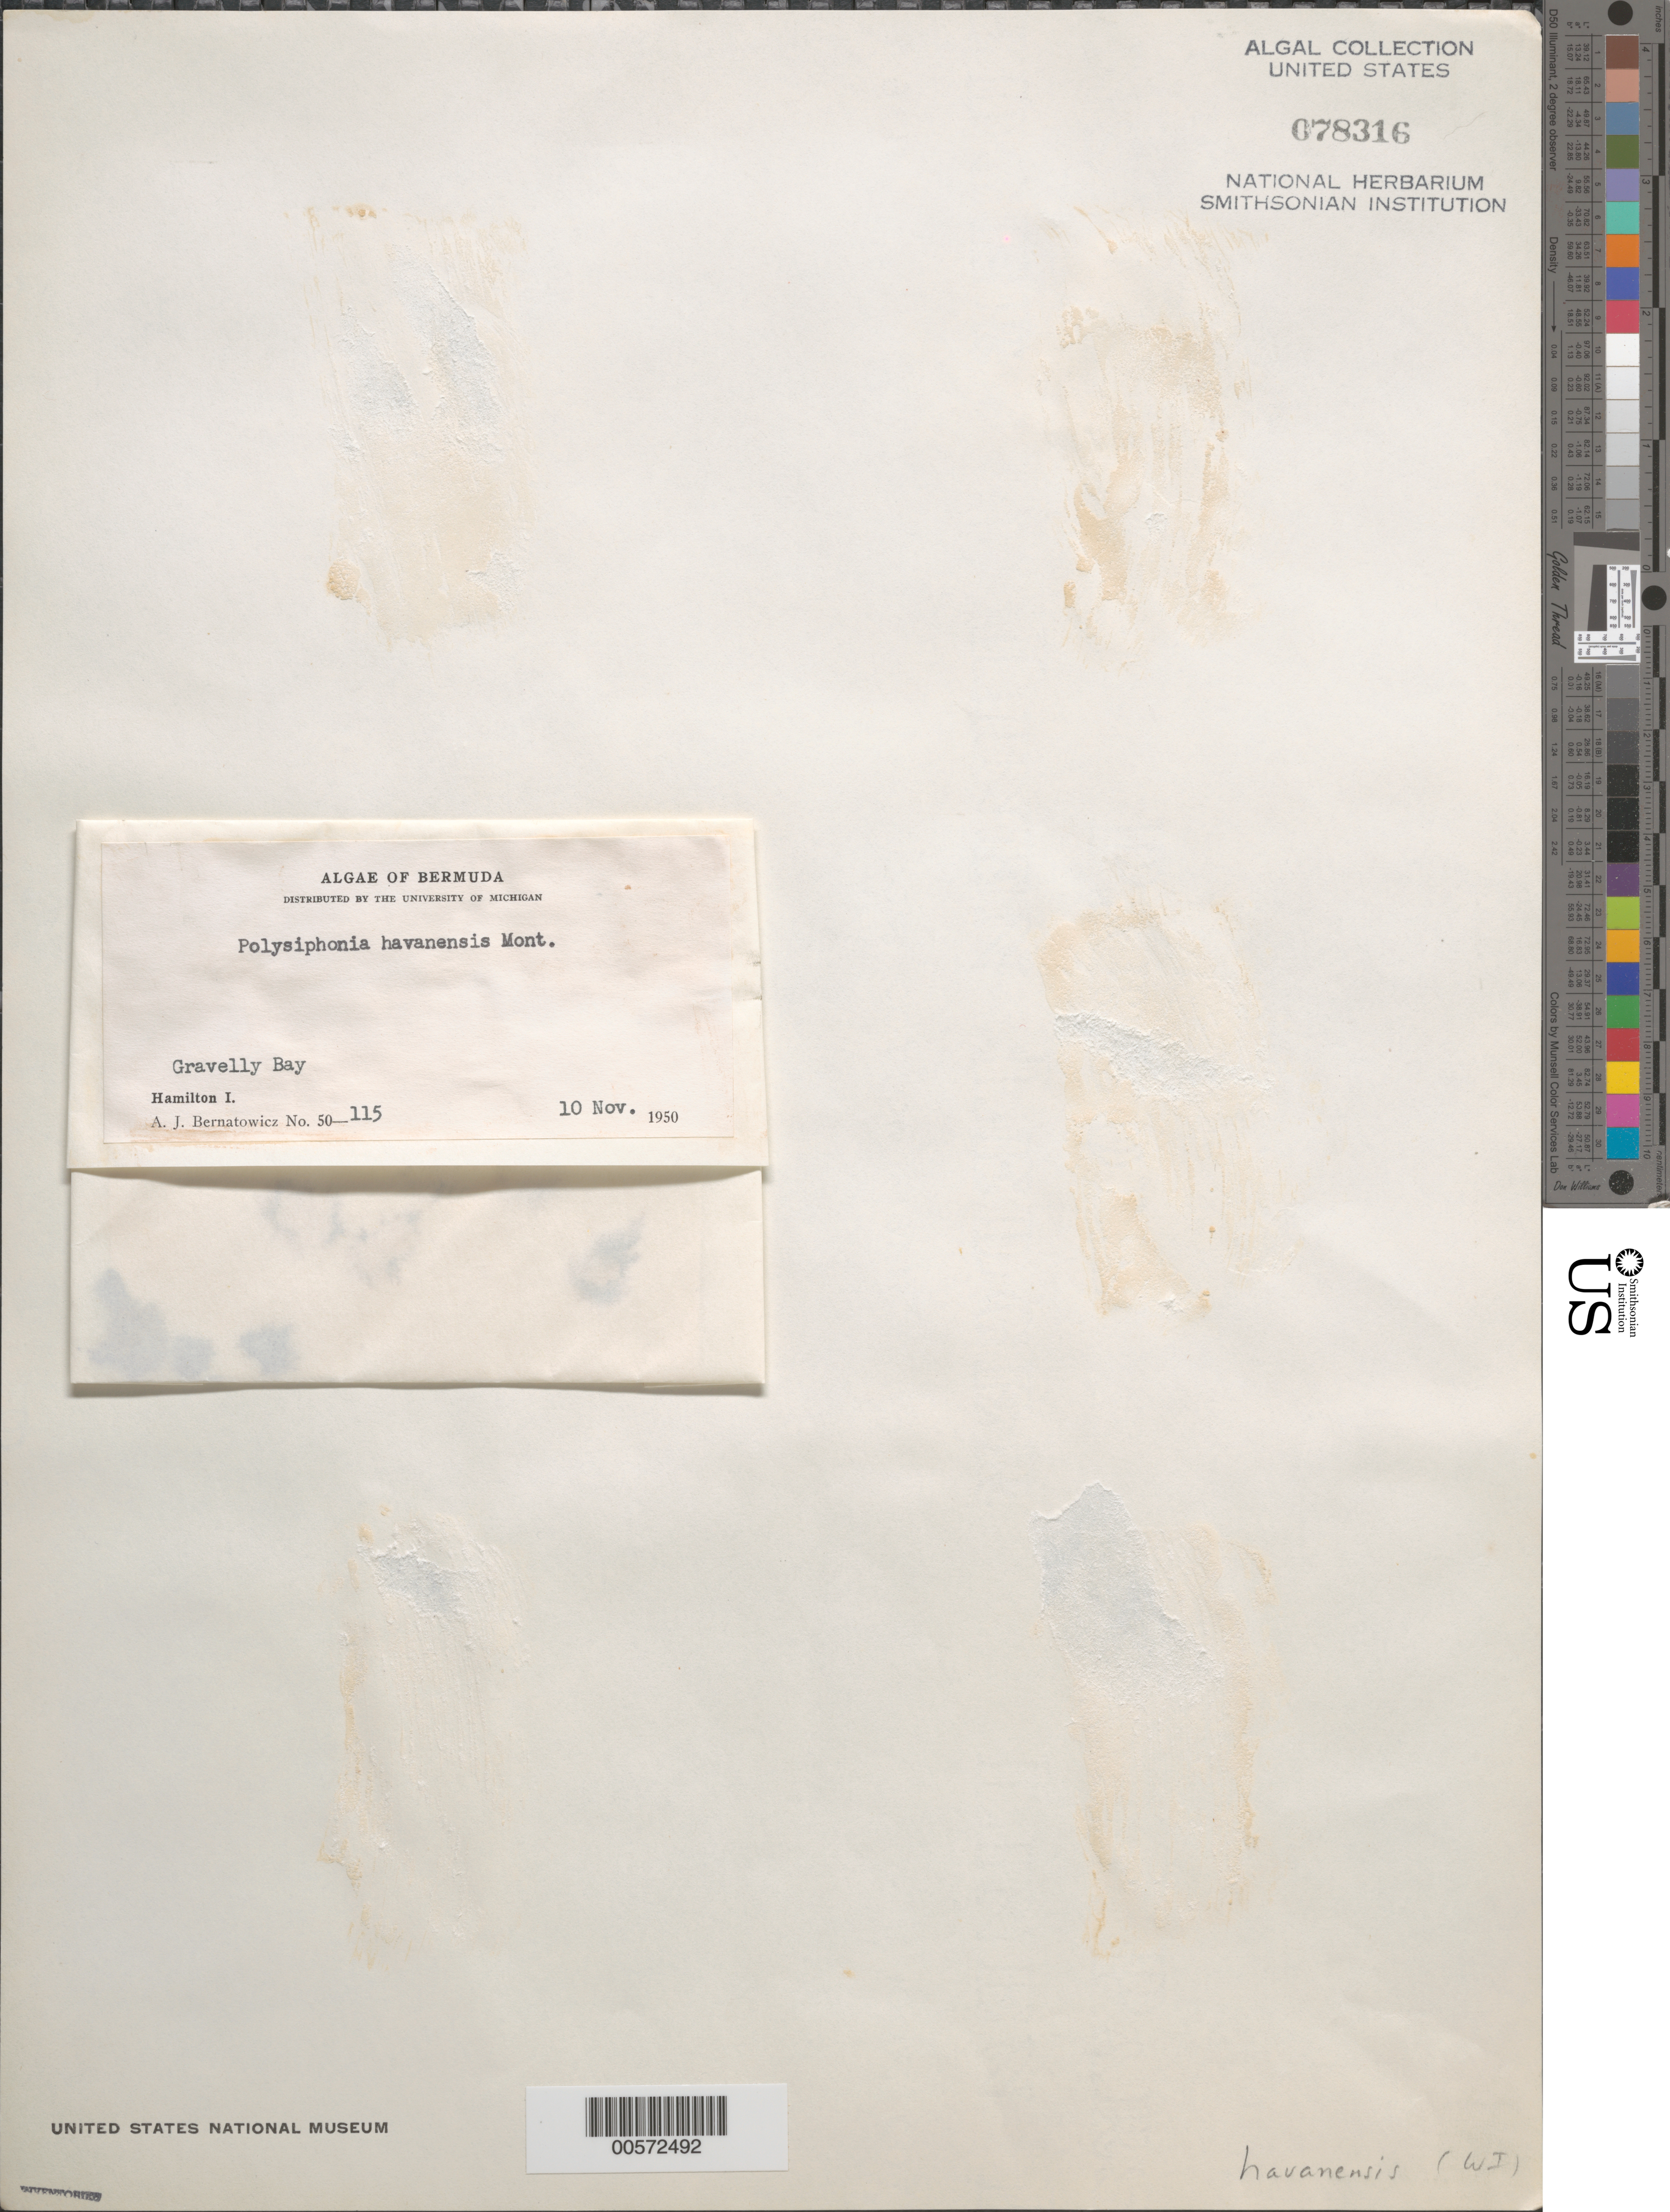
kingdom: Plantae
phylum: Rhodophyta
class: Florideophyceae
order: Ceramiales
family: Rhodomelaceae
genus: Polysiphonia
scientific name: Polysiphonia havanensis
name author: Mont.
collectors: A. Bernatowicz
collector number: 50-115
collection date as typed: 10 Nov 1950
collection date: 1950-11-10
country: Bermuda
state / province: Smithʼs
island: Bermuda Island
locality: Gravelly Bay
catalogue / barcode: US 78316